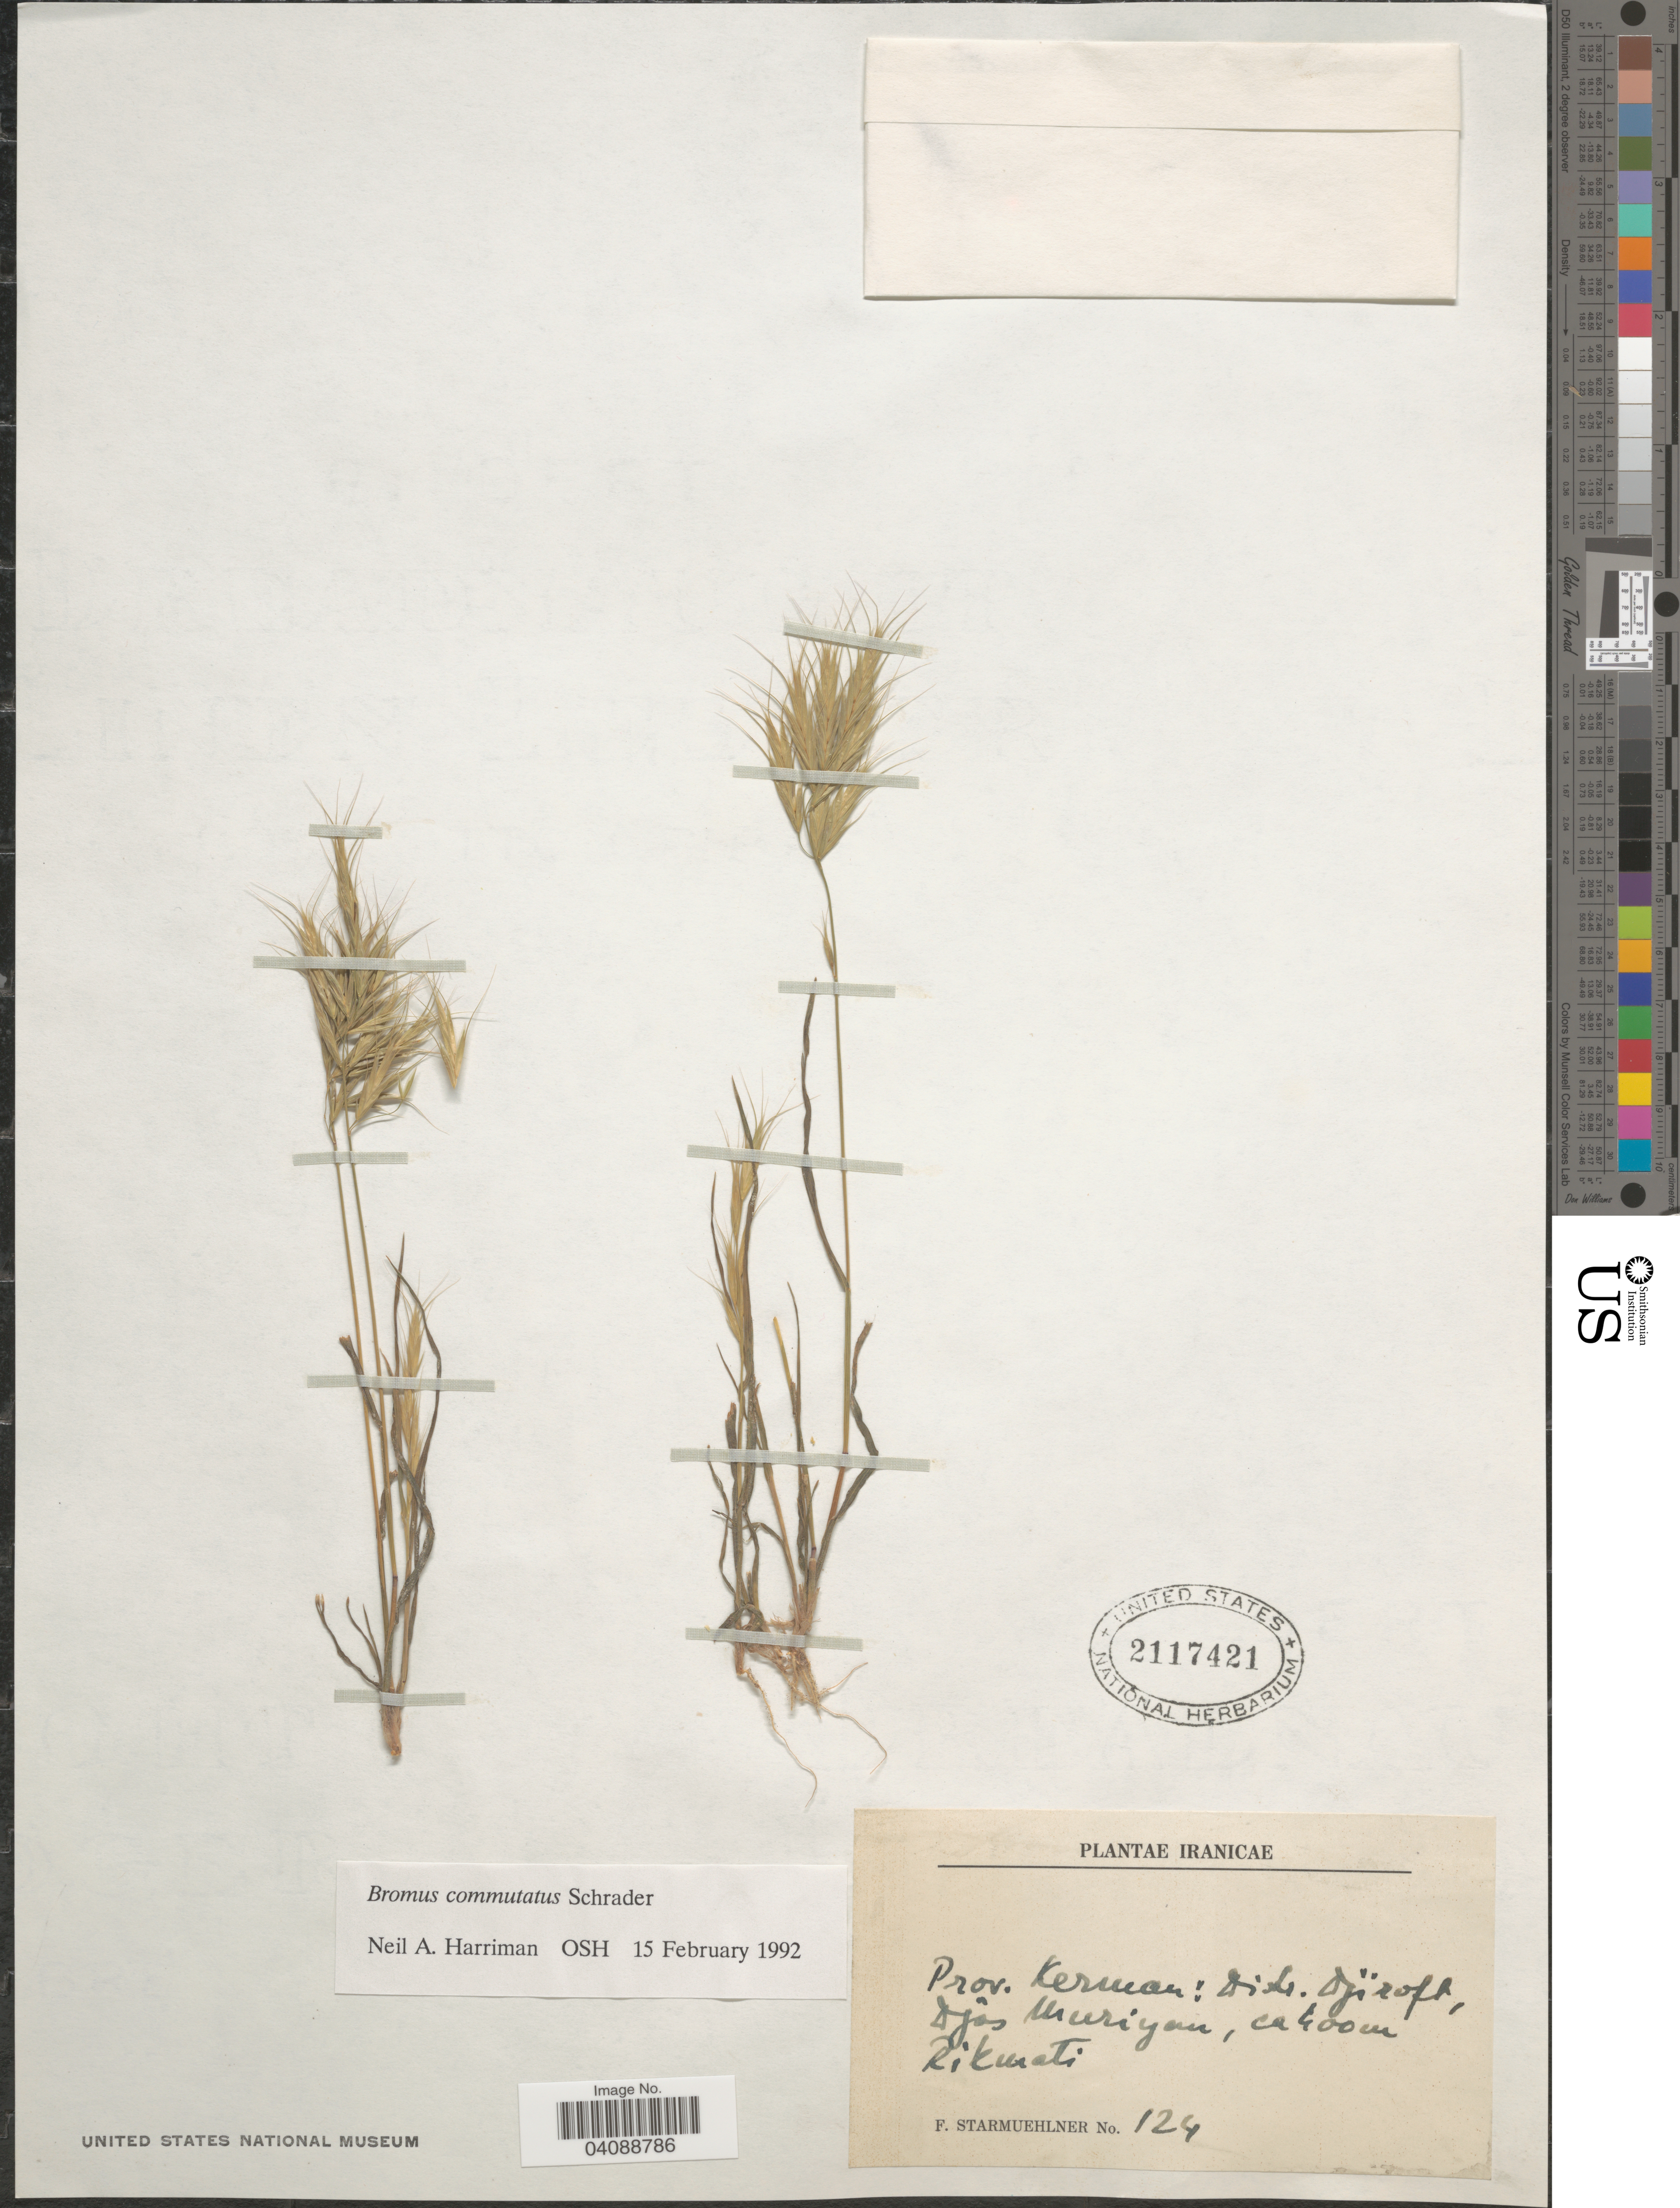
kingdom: Plantae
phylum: Tracheophyta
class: Liliopsida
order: Poales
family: Poaceae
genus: Bromus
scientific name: Bromus commutatus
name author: Schrad.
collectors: F. Starmuehlner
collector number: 124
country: Iran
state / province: Kerman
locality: Prov. Kerwan: Distr. Djiroft, Djos Muriyan, Rikueti.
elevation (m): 400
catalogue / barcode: US 2117421